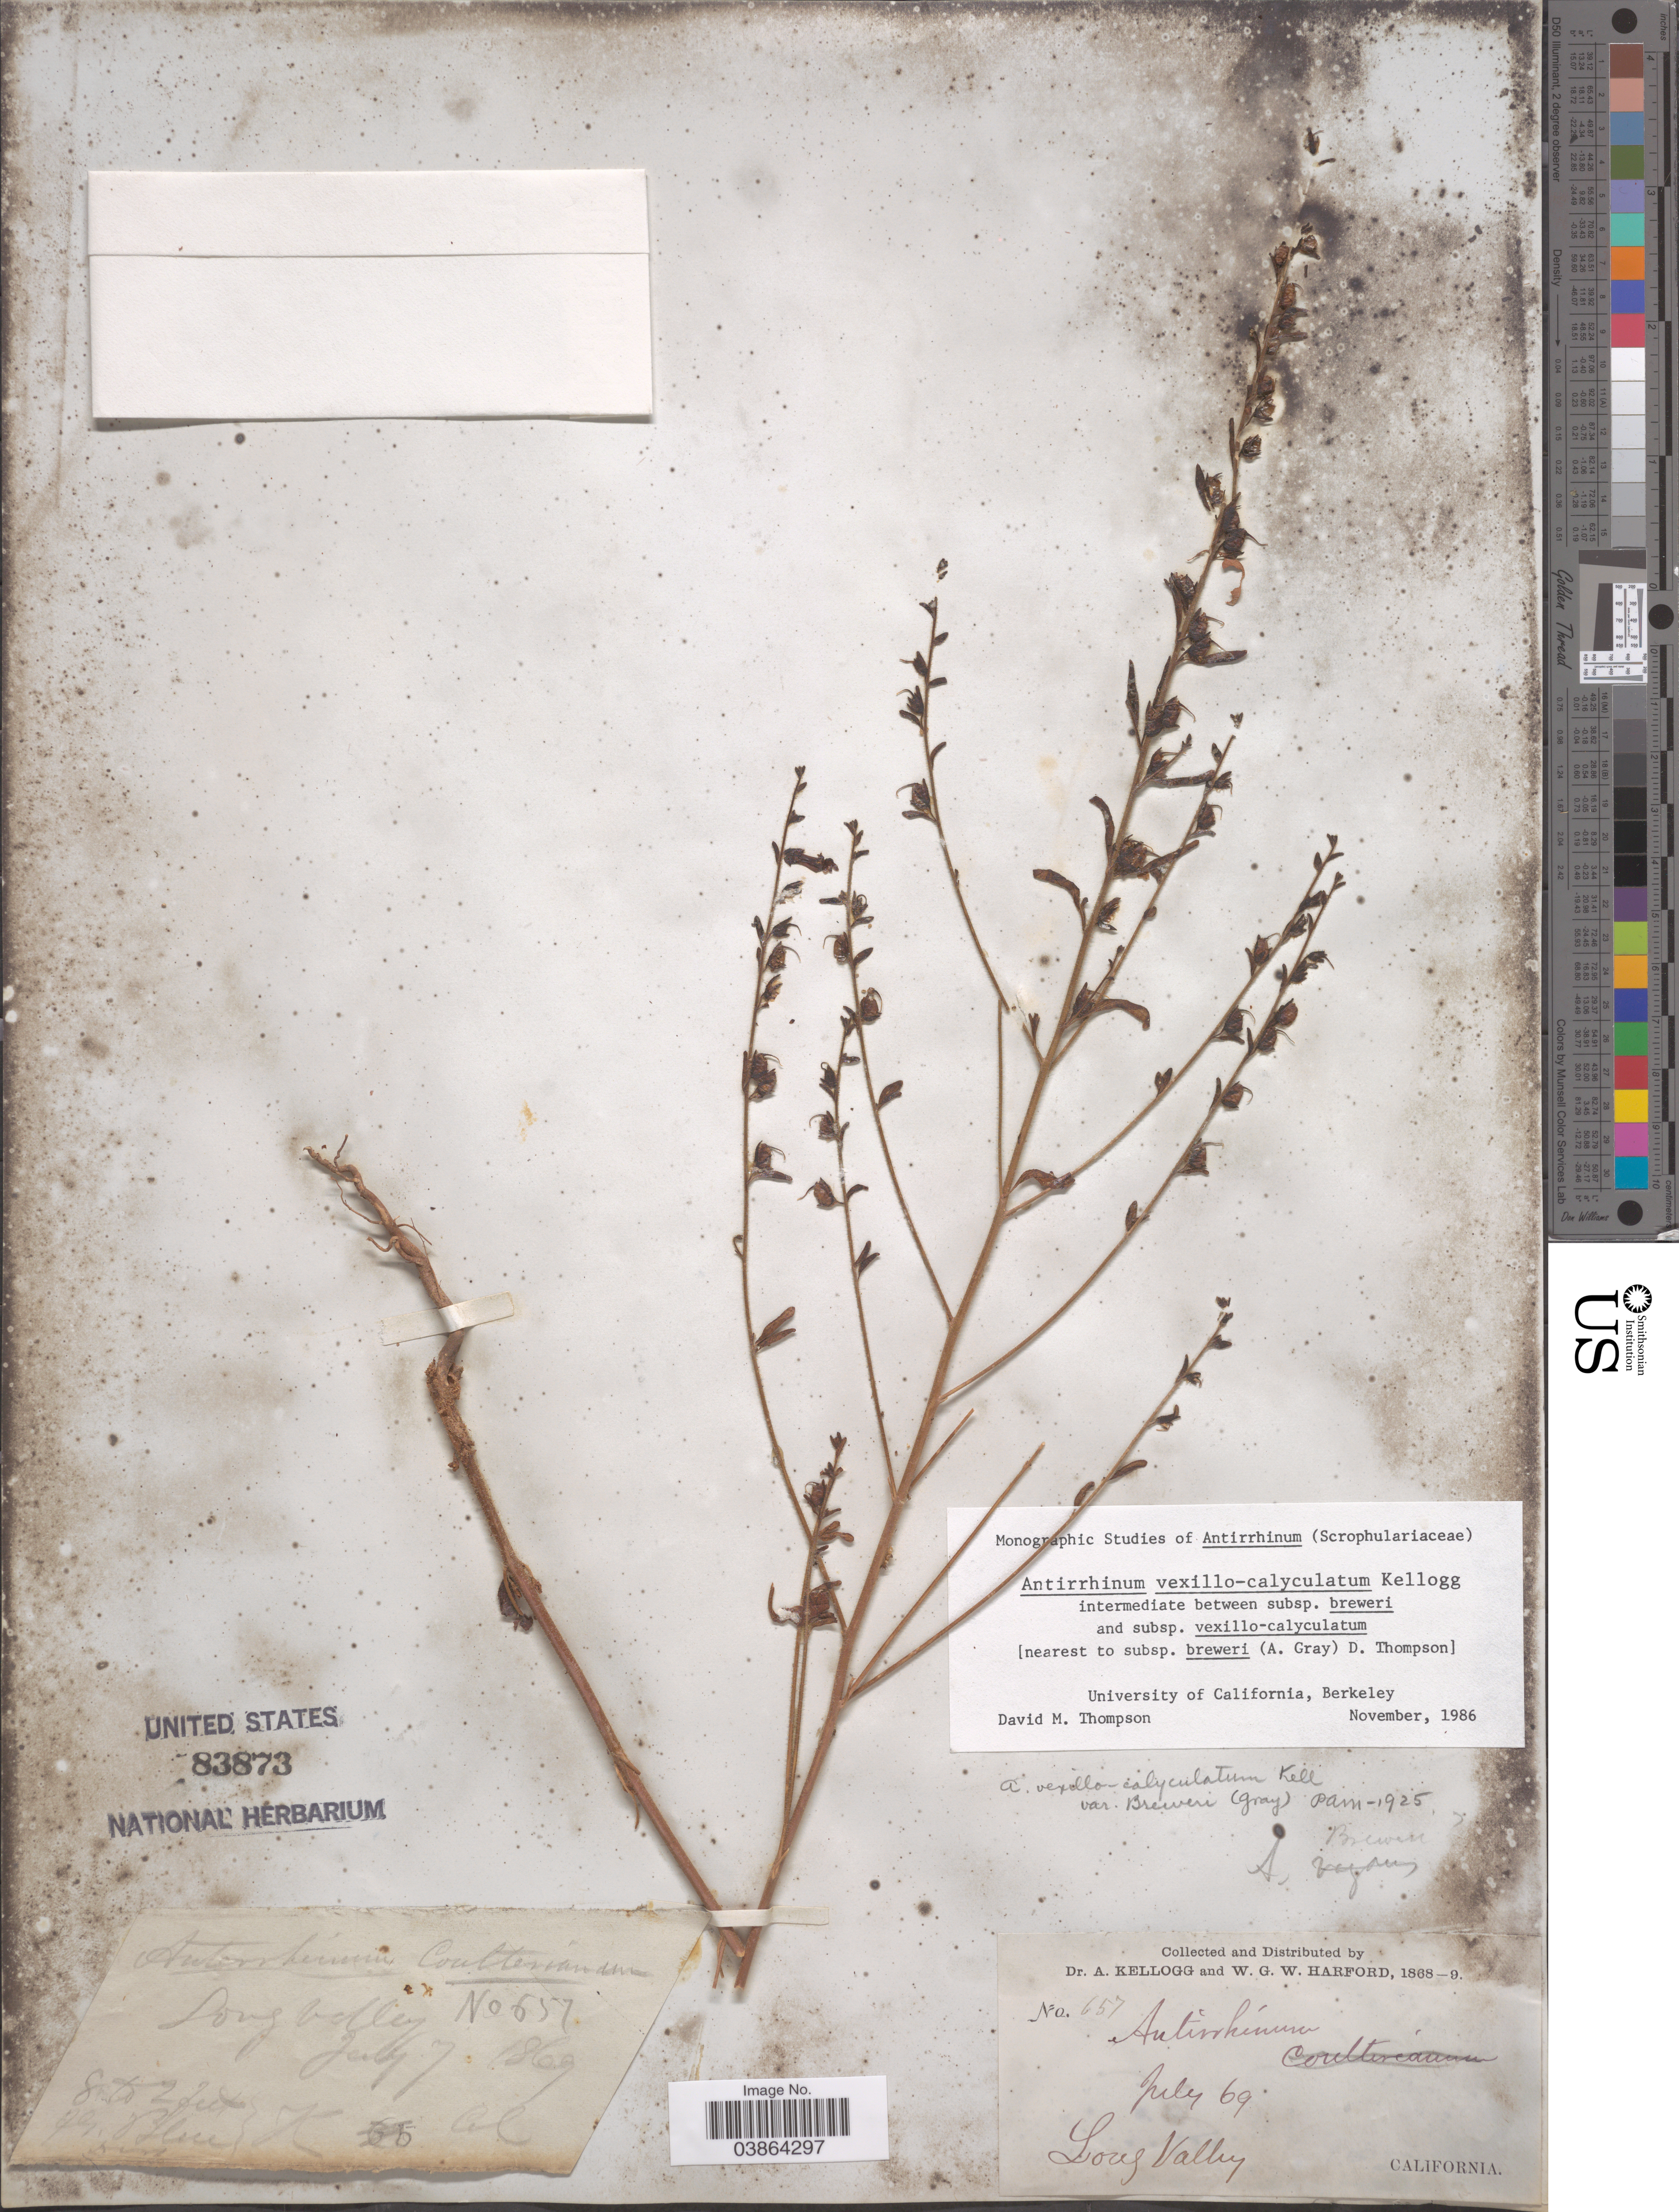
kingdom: Plantae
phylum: Tracheophyta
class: Magnoliopsida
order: Lamiales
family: Plantaginaceae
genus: Sairocarpus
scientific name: Sairocarpus vexillocalyculatus subsp. breweri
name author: (A. Gray) Barringer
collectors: A. Kellogg & W. G. W. Harford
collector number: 657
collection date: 1869-07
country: United States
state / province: California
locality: Long Valley.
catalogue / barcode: US 83873